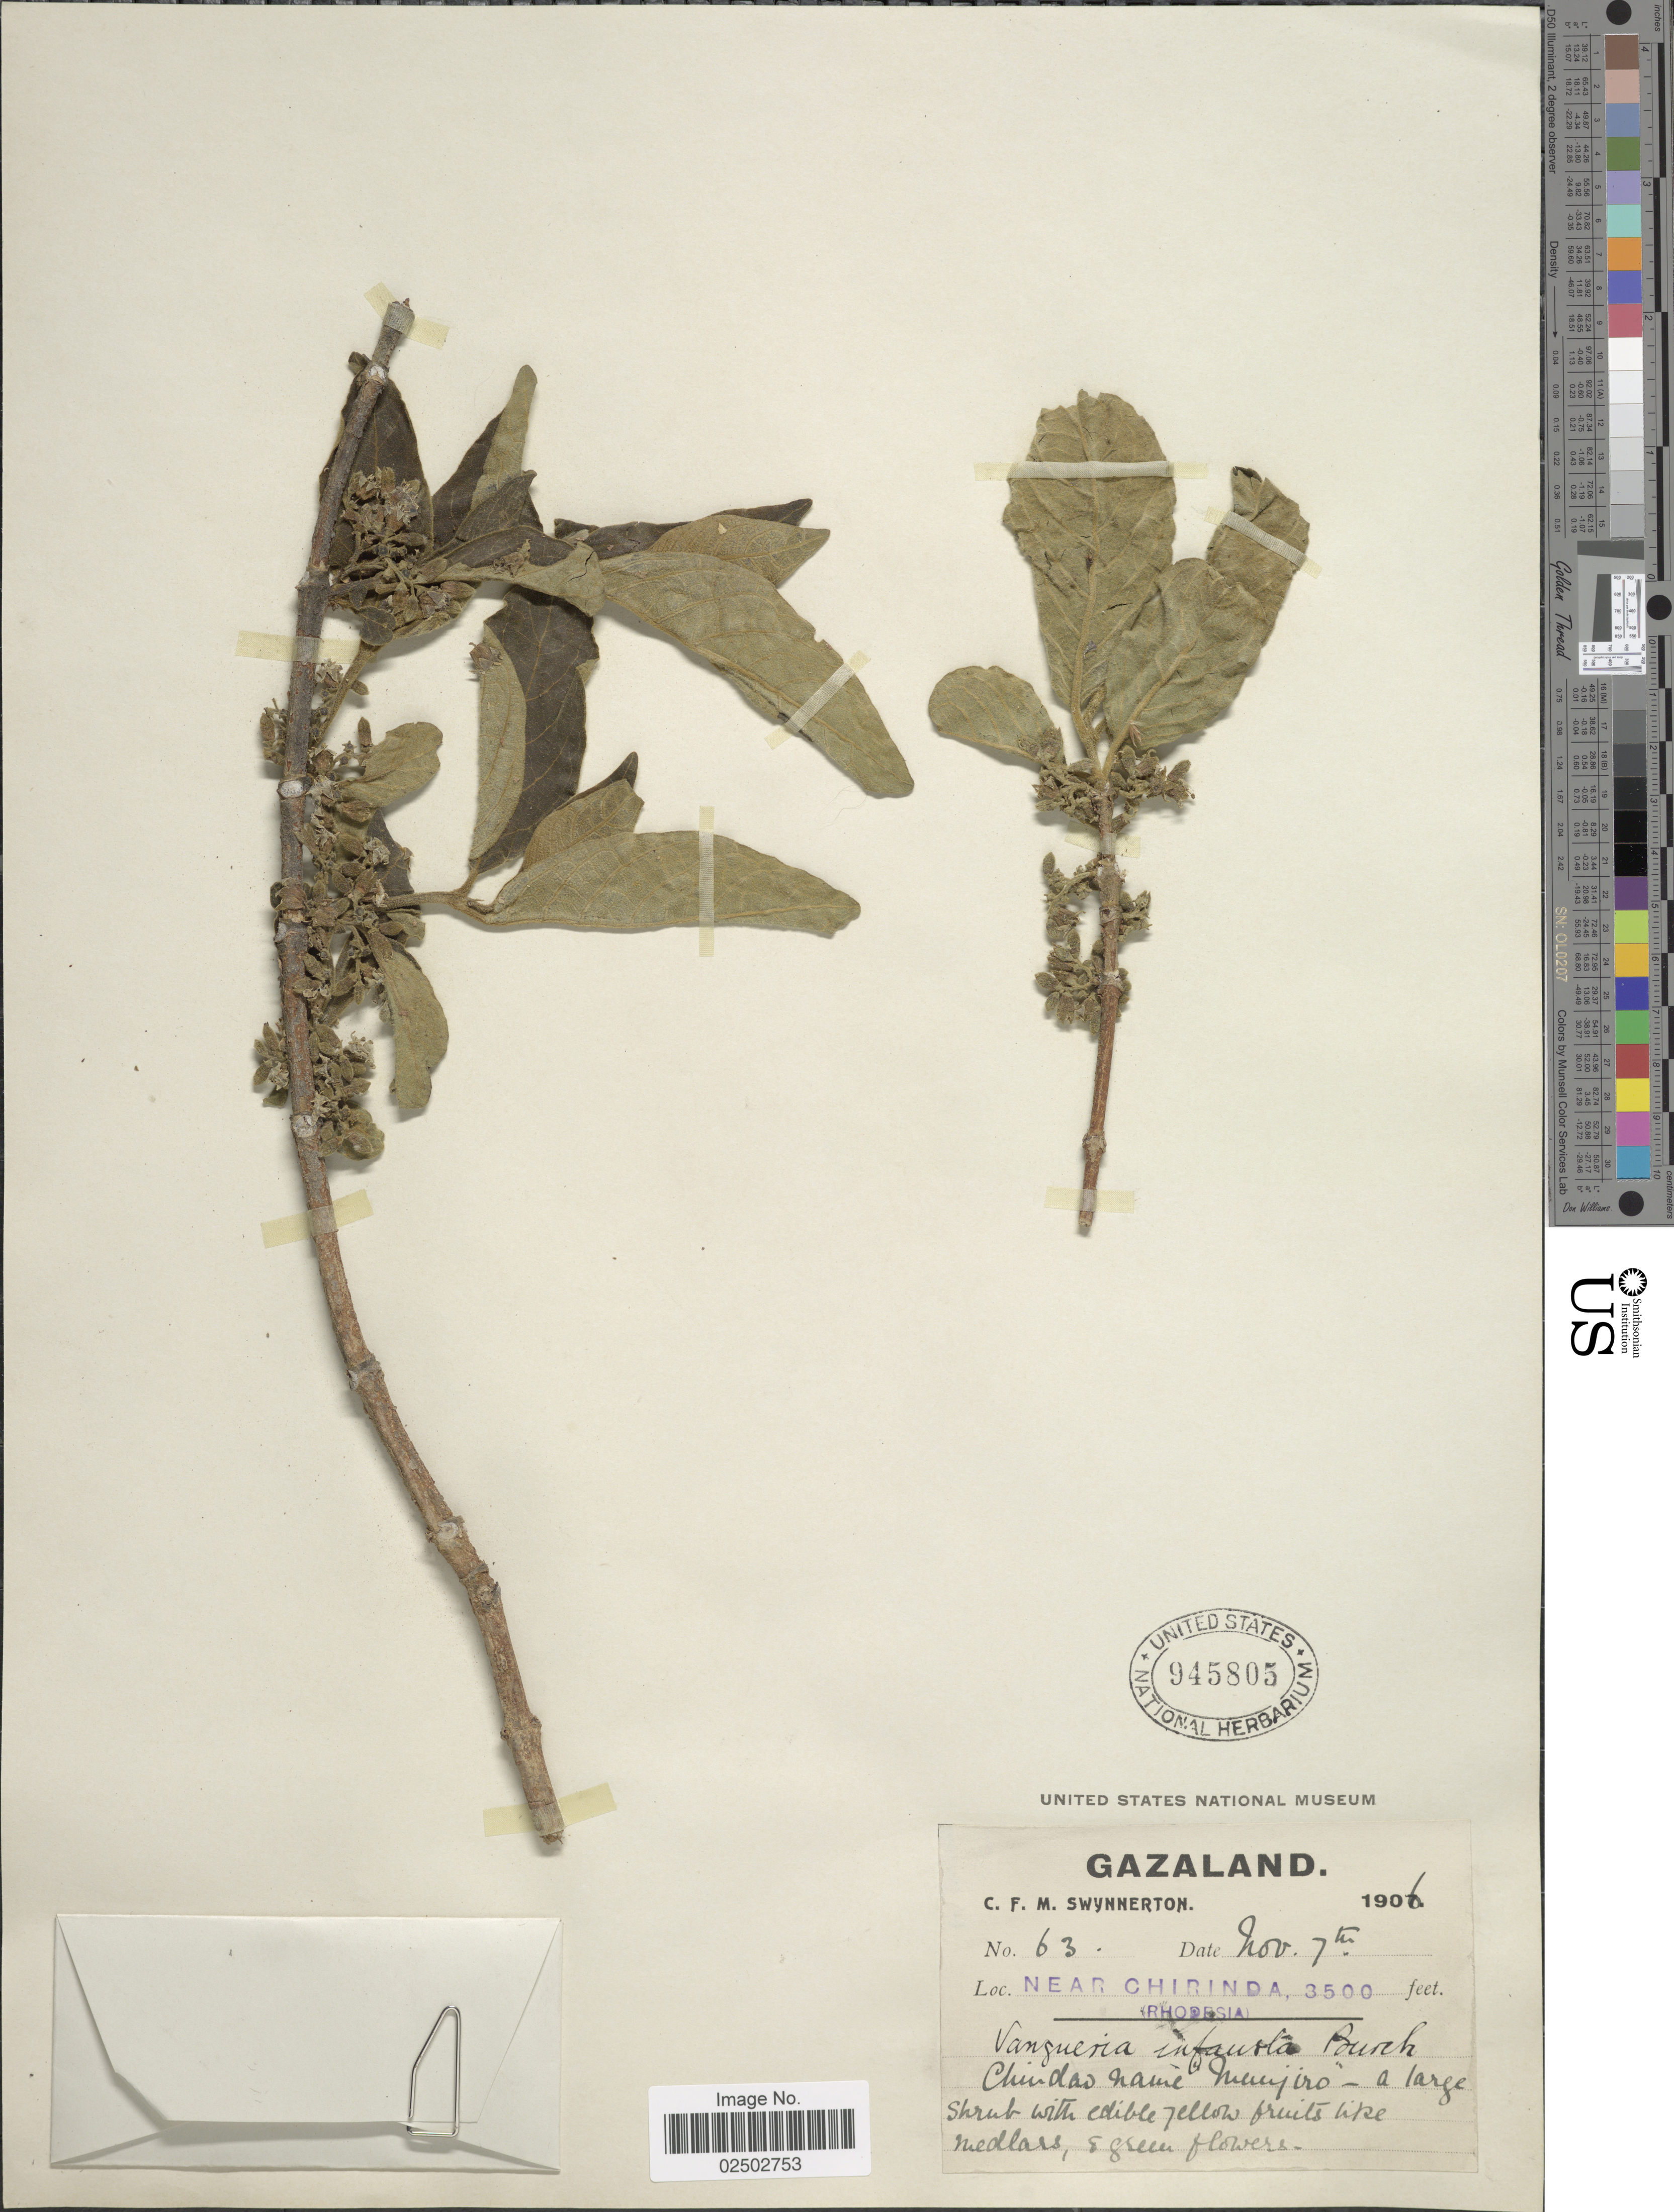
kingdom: Plantae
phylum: Tracheophyta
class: Magnoliopsida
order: Gentianales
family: Rubiaceae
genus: Vangueria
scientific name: Vangueria infausta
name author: D.G. Burch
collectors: C. Swynnerton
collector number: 63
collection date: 1906-11-07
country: Zimbabwe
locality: Gazaland, Near Chirinda (Rhodesia)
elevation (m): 1067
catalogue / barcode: US 945805